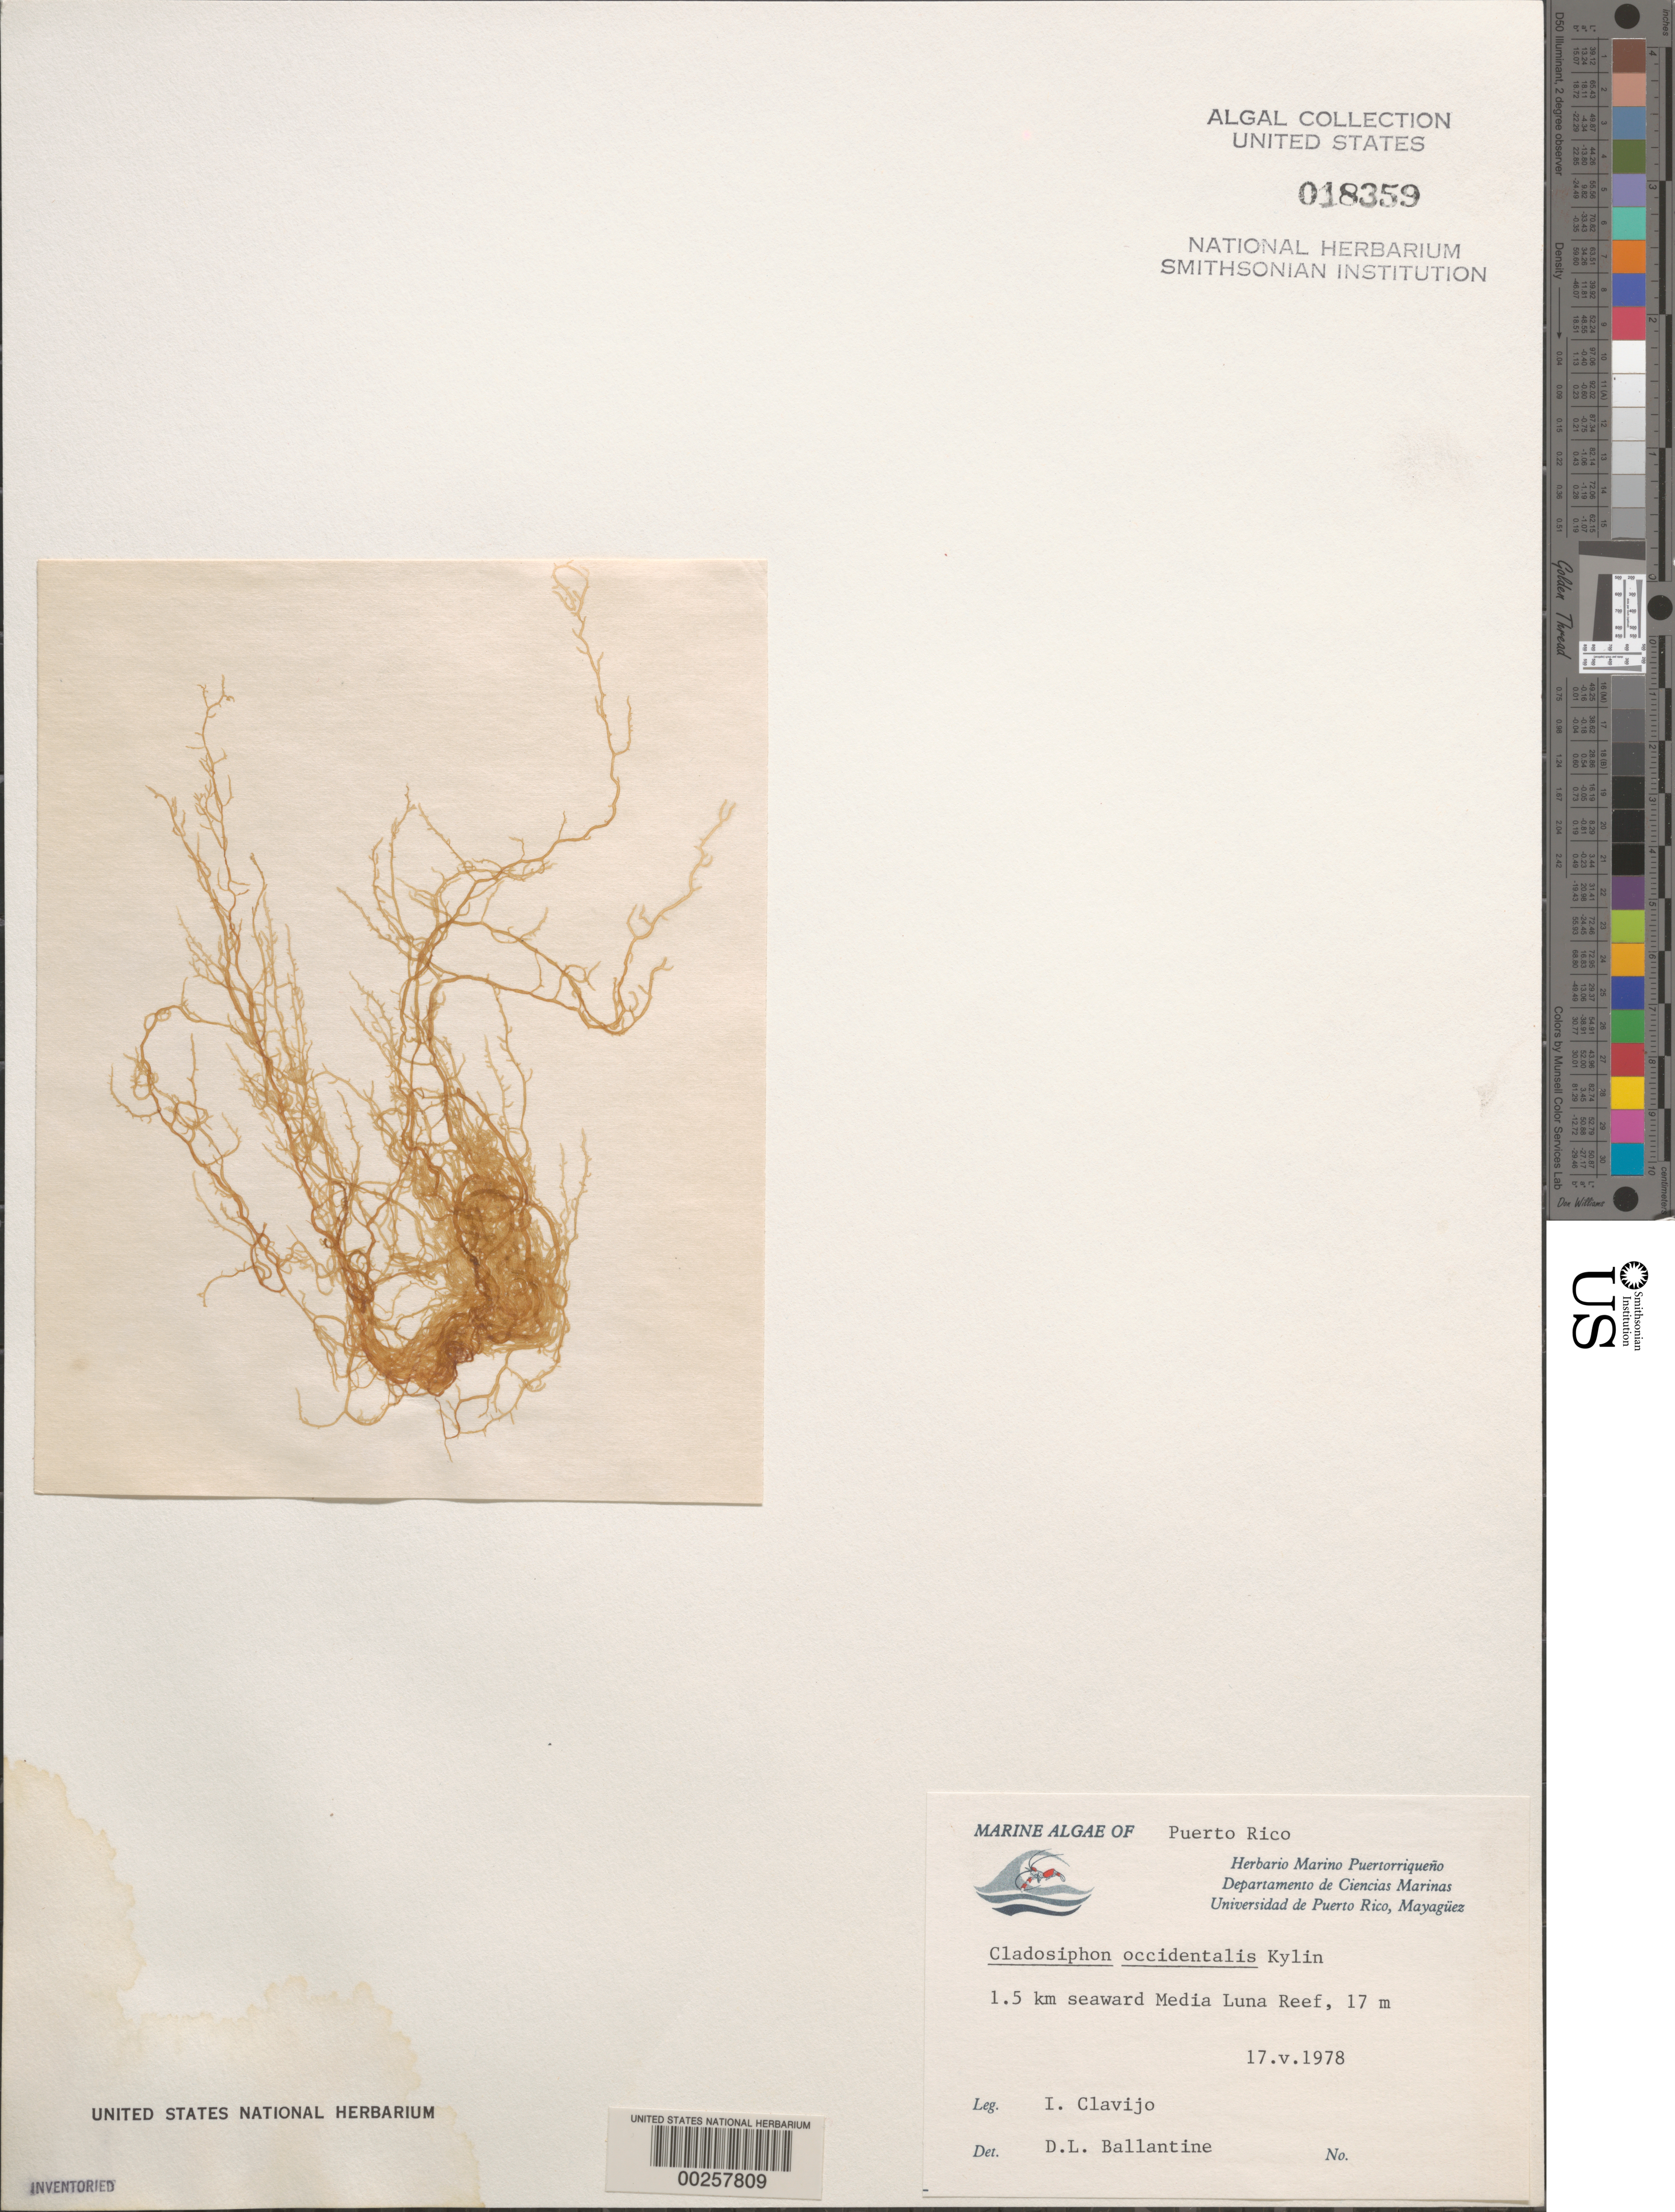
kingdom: Chromista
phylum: Ochrophyta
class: Phaeophyceae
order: Ectocarpales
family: Chordariaceae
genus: Cladosiphon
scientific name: Cladosiphon occidentalis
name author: Kylin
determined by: Ballantine, D. L.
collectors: I. Clavijo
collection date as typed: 17 May 1978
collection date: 1978-05-17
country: Puerto Rico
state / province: Lajas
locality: Media Luna Reef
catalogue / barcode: US 18359